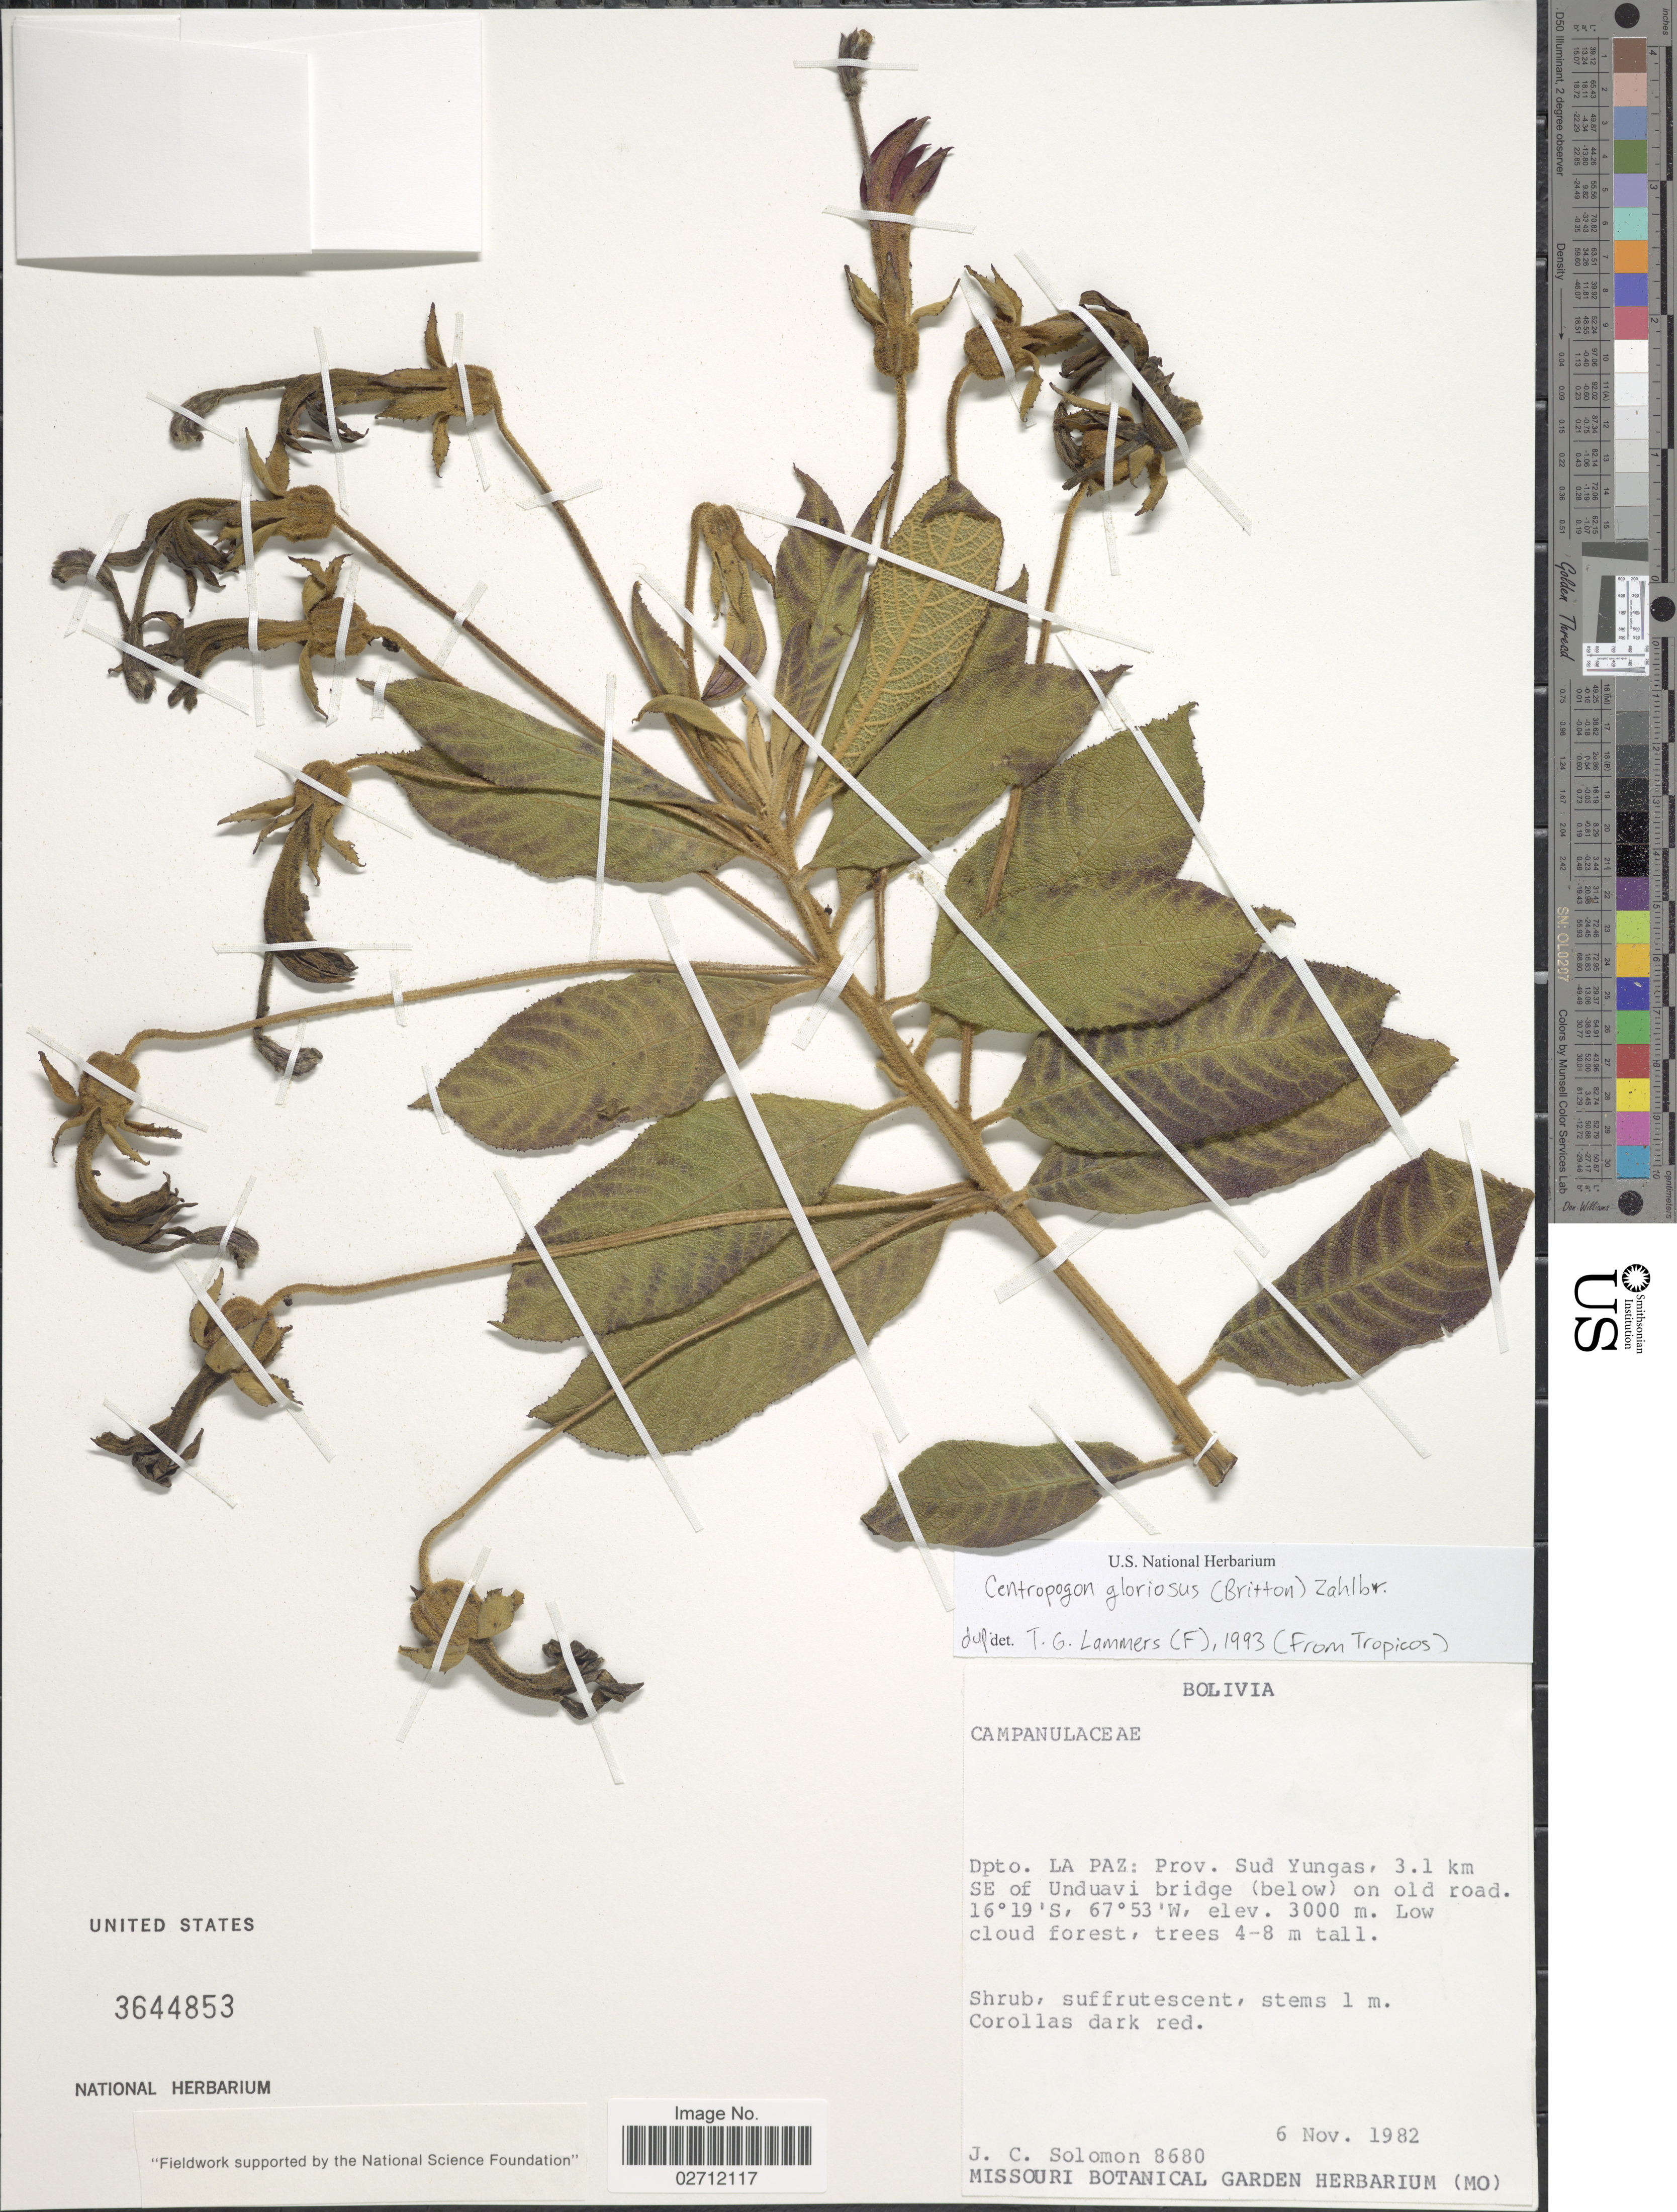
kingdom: Plantae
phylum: Tracheophyta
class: Magnoliopsida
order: Asterales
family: Campanulaceae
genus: Centropogon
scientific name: Centropogon gloriosus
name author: (Britton) Zahlbr.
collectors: J. C. Solomon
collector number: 8680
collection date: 1982-11-06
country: Bolivia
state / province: La Paz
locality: Prov. Sud Yungas, 3.1 km SE of Unduavi bridge (belo) on old road.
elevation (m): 3000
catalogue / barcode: US 3644853